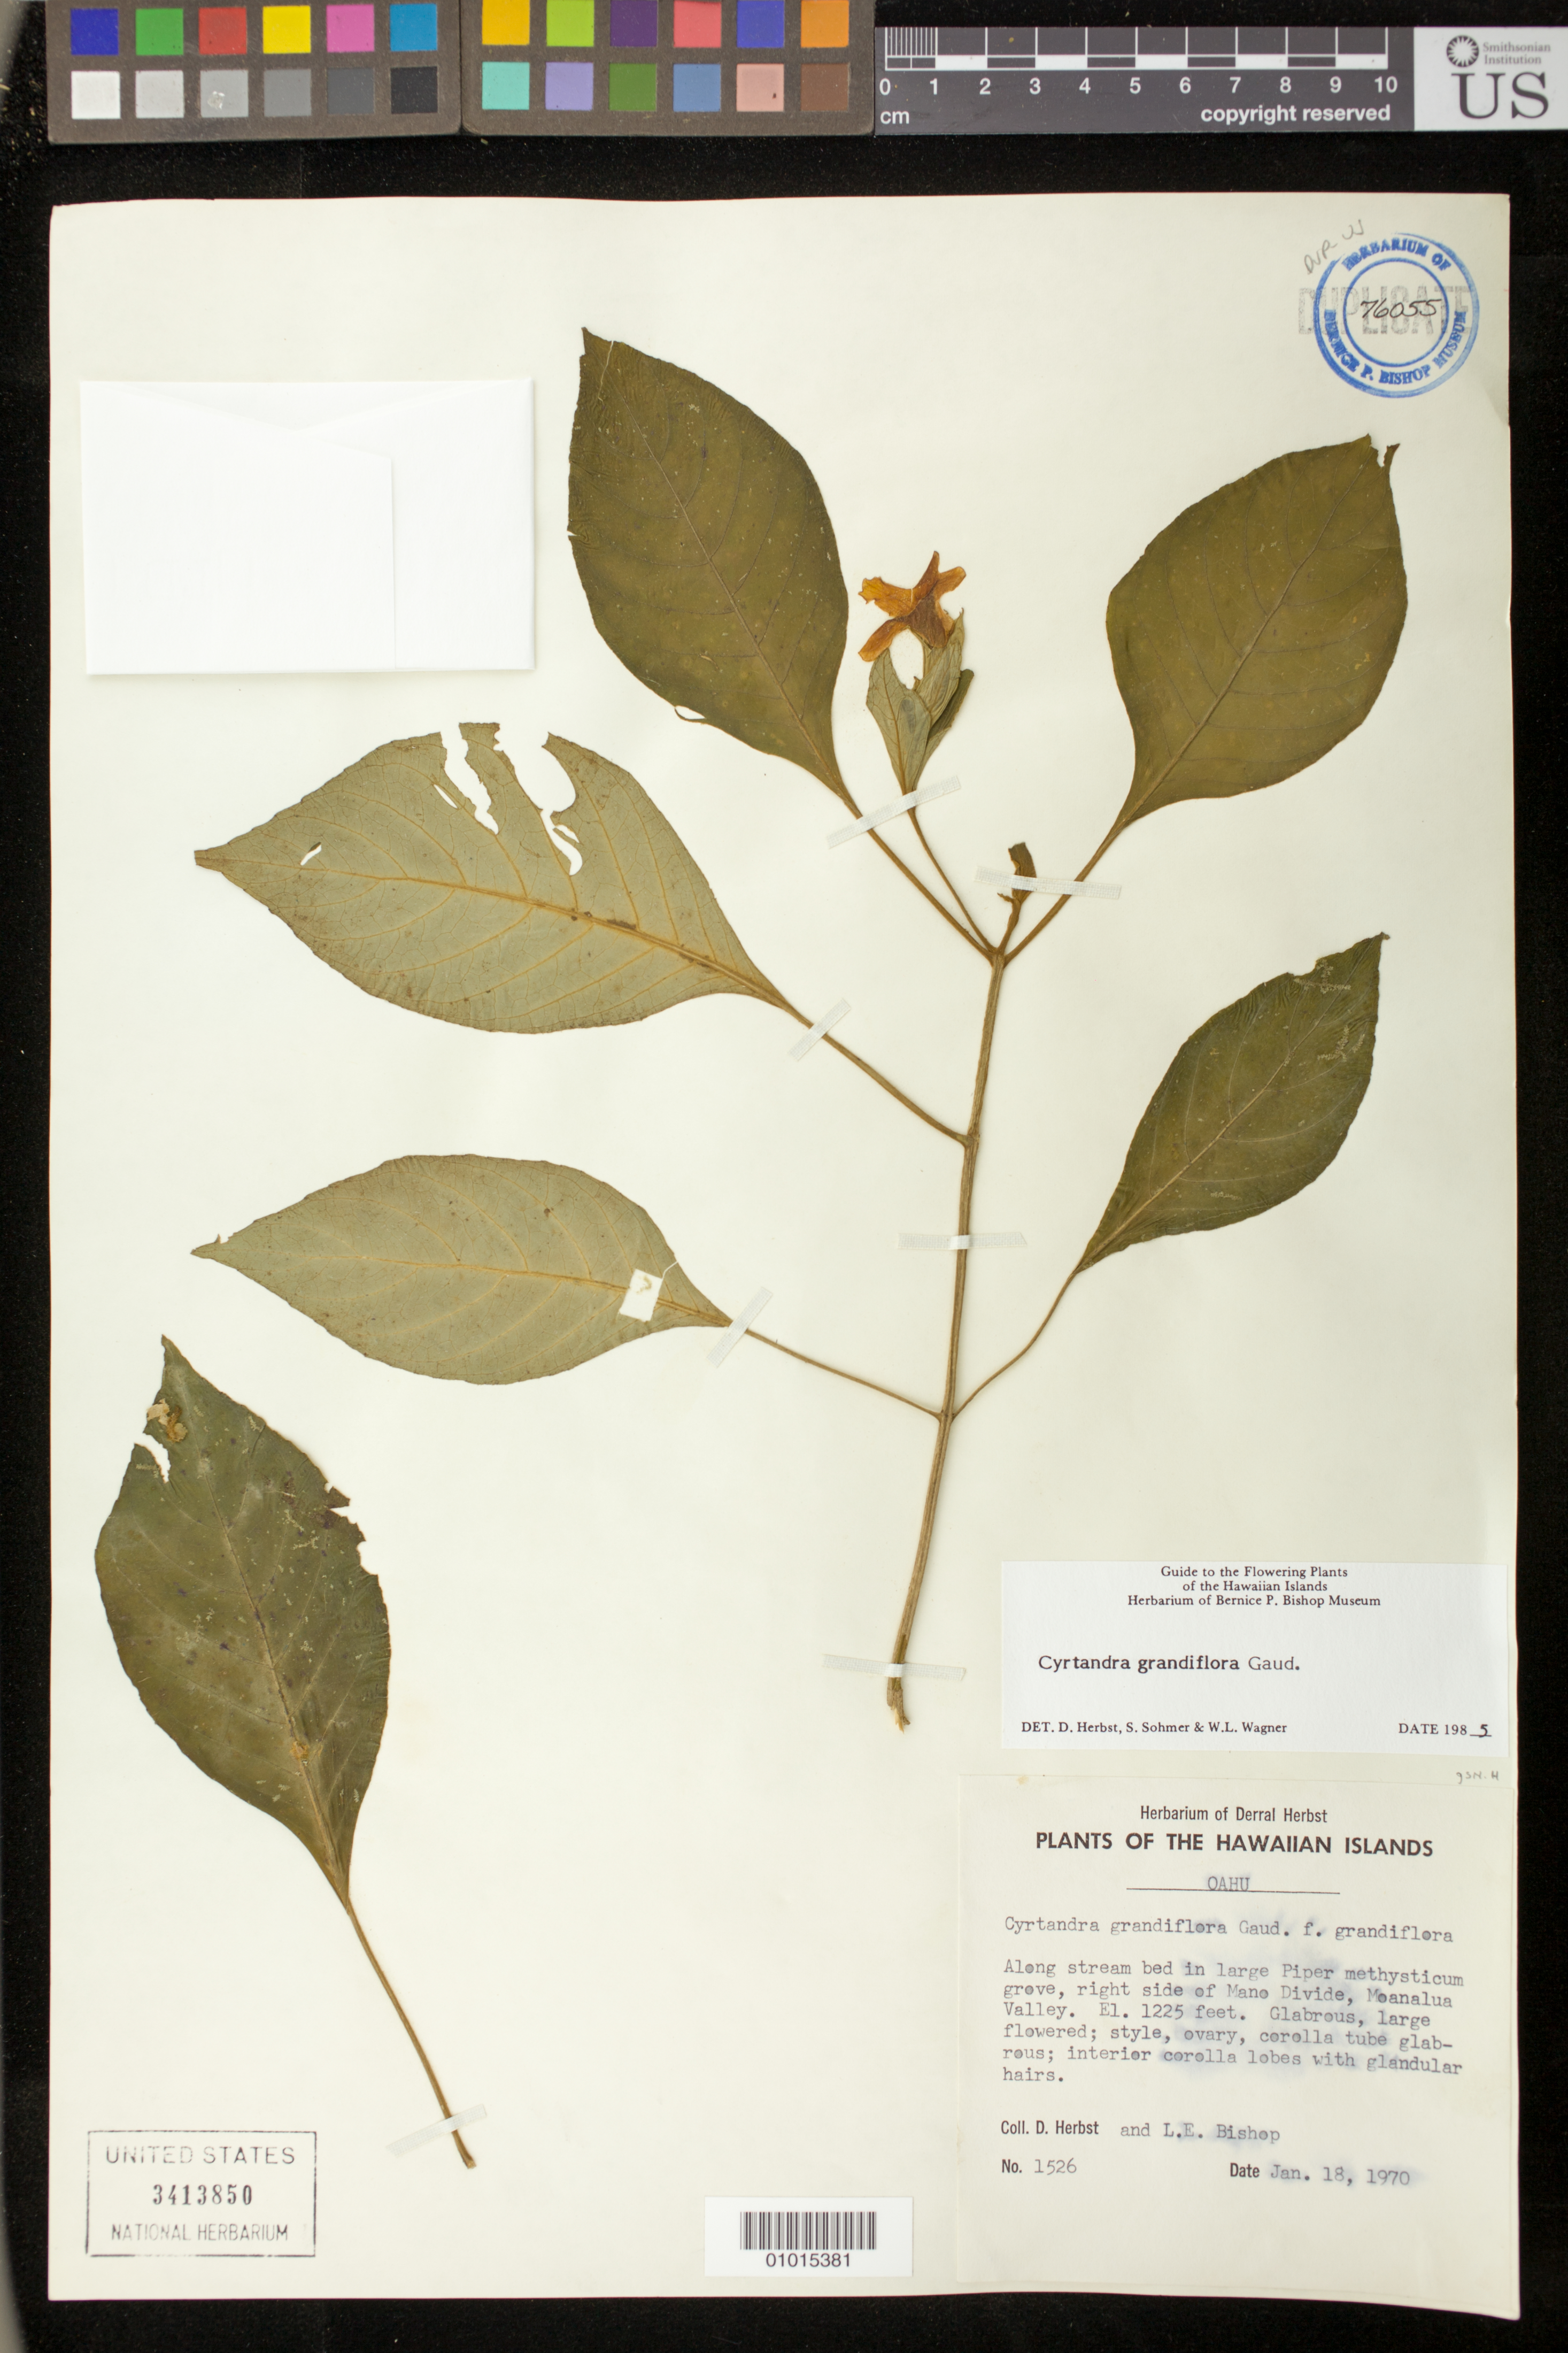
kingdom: Plantae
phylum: Tracheophyta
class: Magnoliopsida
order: Lamiales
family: Gesneriaceae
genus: Cyrtandra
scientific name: Cyrtandra grandiflora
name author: Gaudich.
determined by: Herbst, D. R.; Sohmer, S. H.; Wagner, W. L.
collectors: D. R. Herbst & L. E. Bishop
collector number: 1526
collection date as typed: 18 Jan 1970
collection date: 1970-01-18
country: United States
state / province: Hawaii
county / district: Honolulu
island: Oahu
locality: Along stream bed in large Piper methysticum grove, right side of Mano Divide, Moanalua Valley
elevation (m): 373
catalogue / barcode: US 3413850